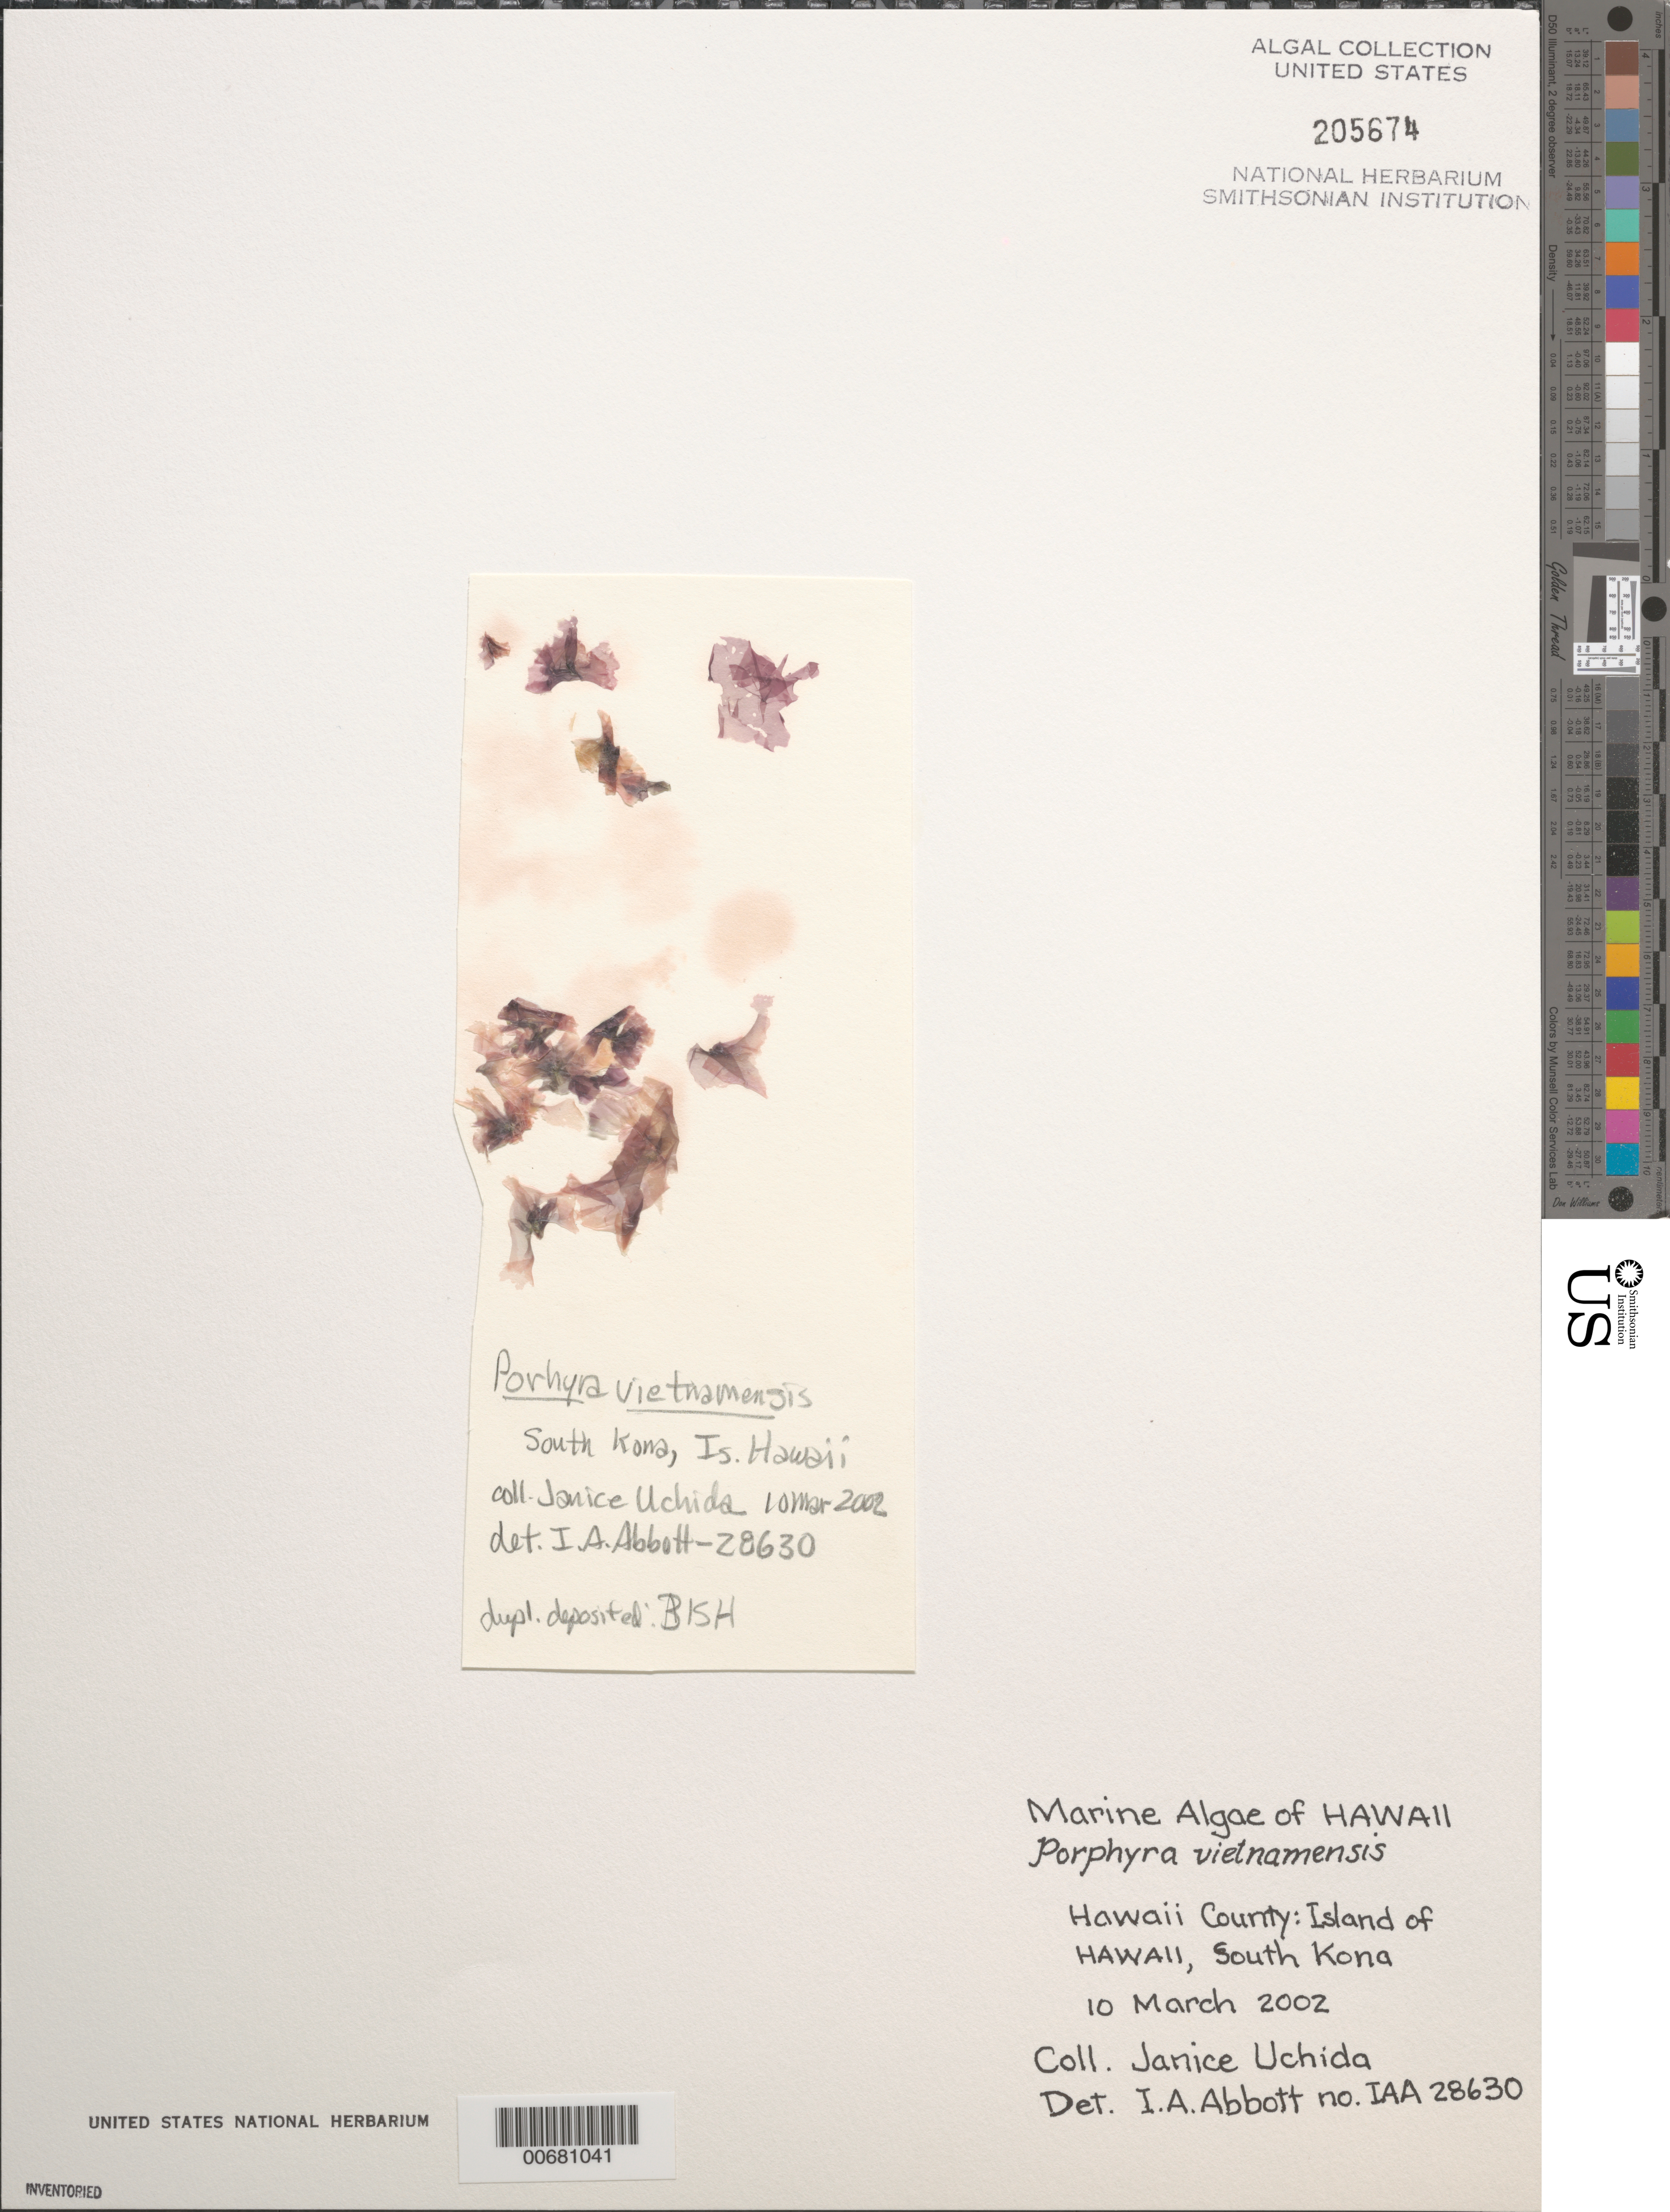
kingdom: Plantae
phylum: Rhodophyta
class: Bangiophyceae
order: Bangiales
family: Bangiaceae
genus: Porphyra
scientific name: Porphyra vietnamensis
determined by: Abbott, Isabella A.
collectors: J. Y. Uchida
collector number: IAA 28630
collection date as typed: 10 Mar 2002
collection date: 2002-03-10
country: United States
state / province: Hawaii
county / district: Hawaii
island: Hawaii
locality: South Kona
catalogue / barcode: US 205674